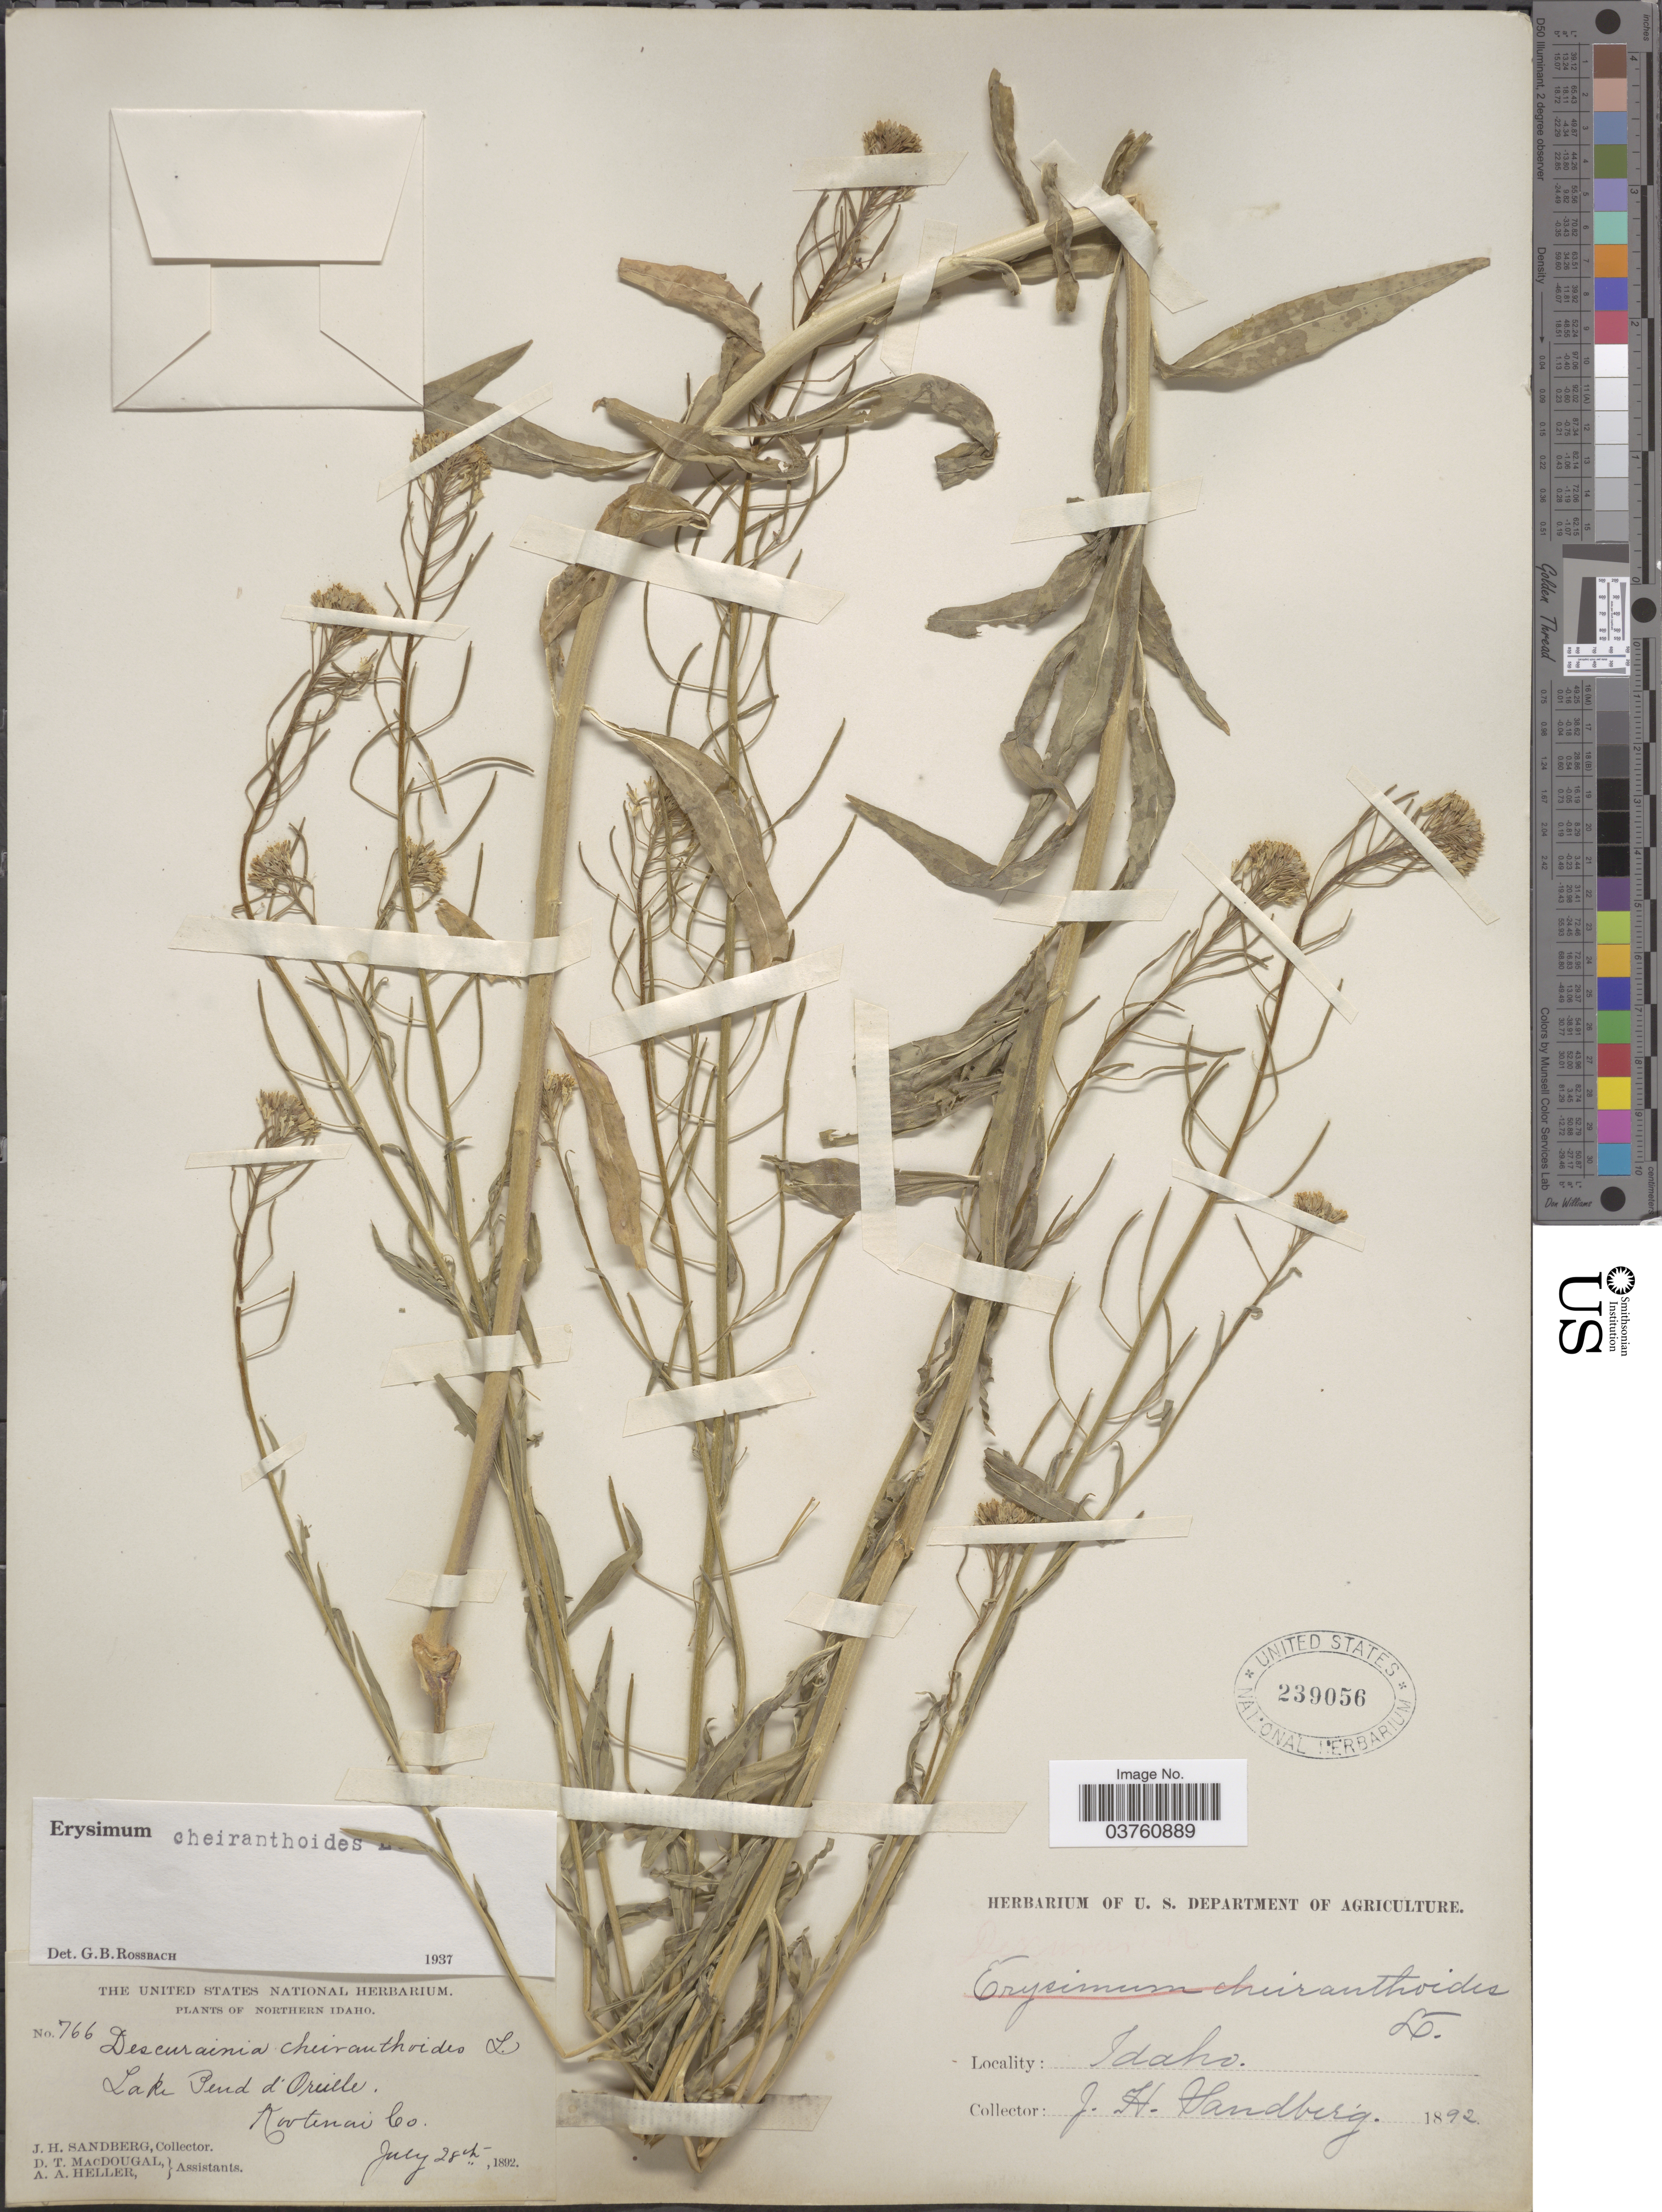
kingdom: Plantae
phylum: Tracheophyta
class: Magnoliopsida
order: Brassicales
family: Brassicaceae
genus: Erysimum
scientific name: Erysimum cheiranthoides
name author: L.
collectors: J. H. Sandberg, D. T. MacDougal & A. A. Heller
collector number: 766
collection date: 1892-07-28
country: United States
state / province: Idaho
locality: Northern Idaho. Lake Pend d'Oreille, Kootenai Co.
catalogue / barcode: US 239056